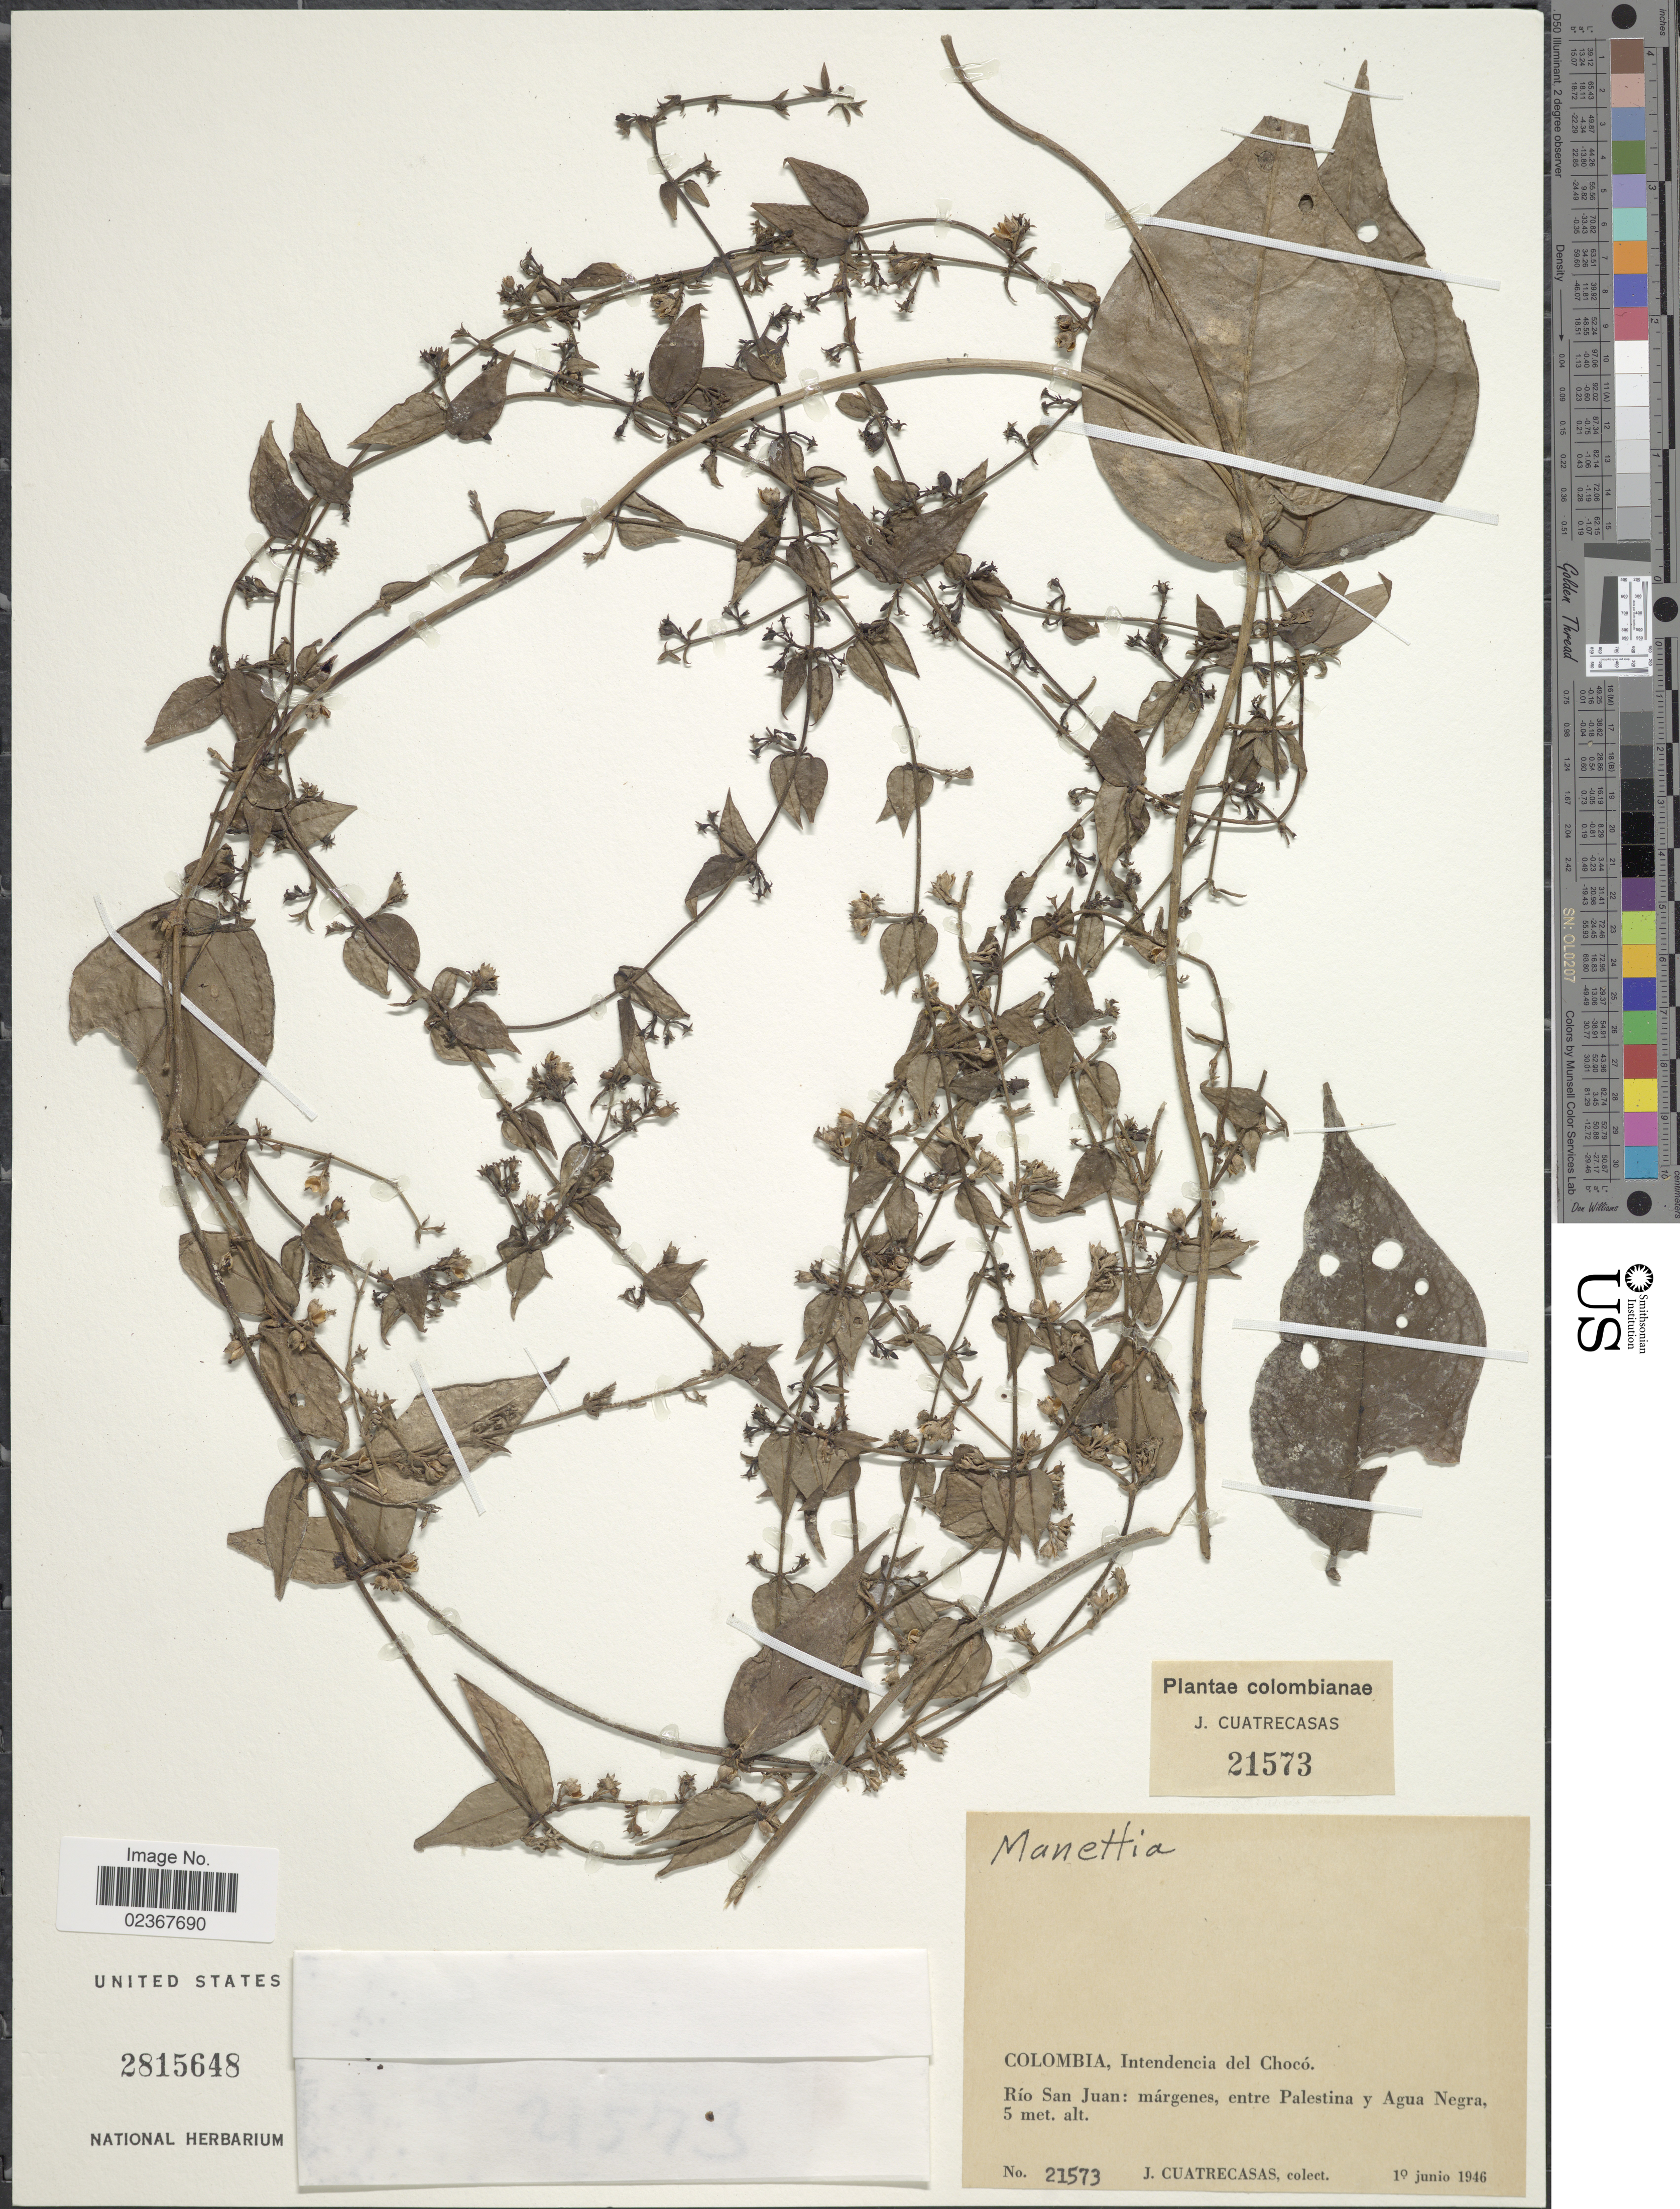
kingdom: Plantae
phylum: Tracheophyta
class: Magnoliopsida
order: Gentianales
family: Rubiaceae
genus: Manettia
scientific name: Manettia sp.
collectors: J. Cuatrecasas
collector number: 21573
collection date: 1946-06-10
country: Colombia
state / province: Chocó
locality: Intendencia del Chocó, Río San Juan: márgenes, entre Palestina y Agua Negra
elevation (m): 5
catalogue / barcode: US 2815648